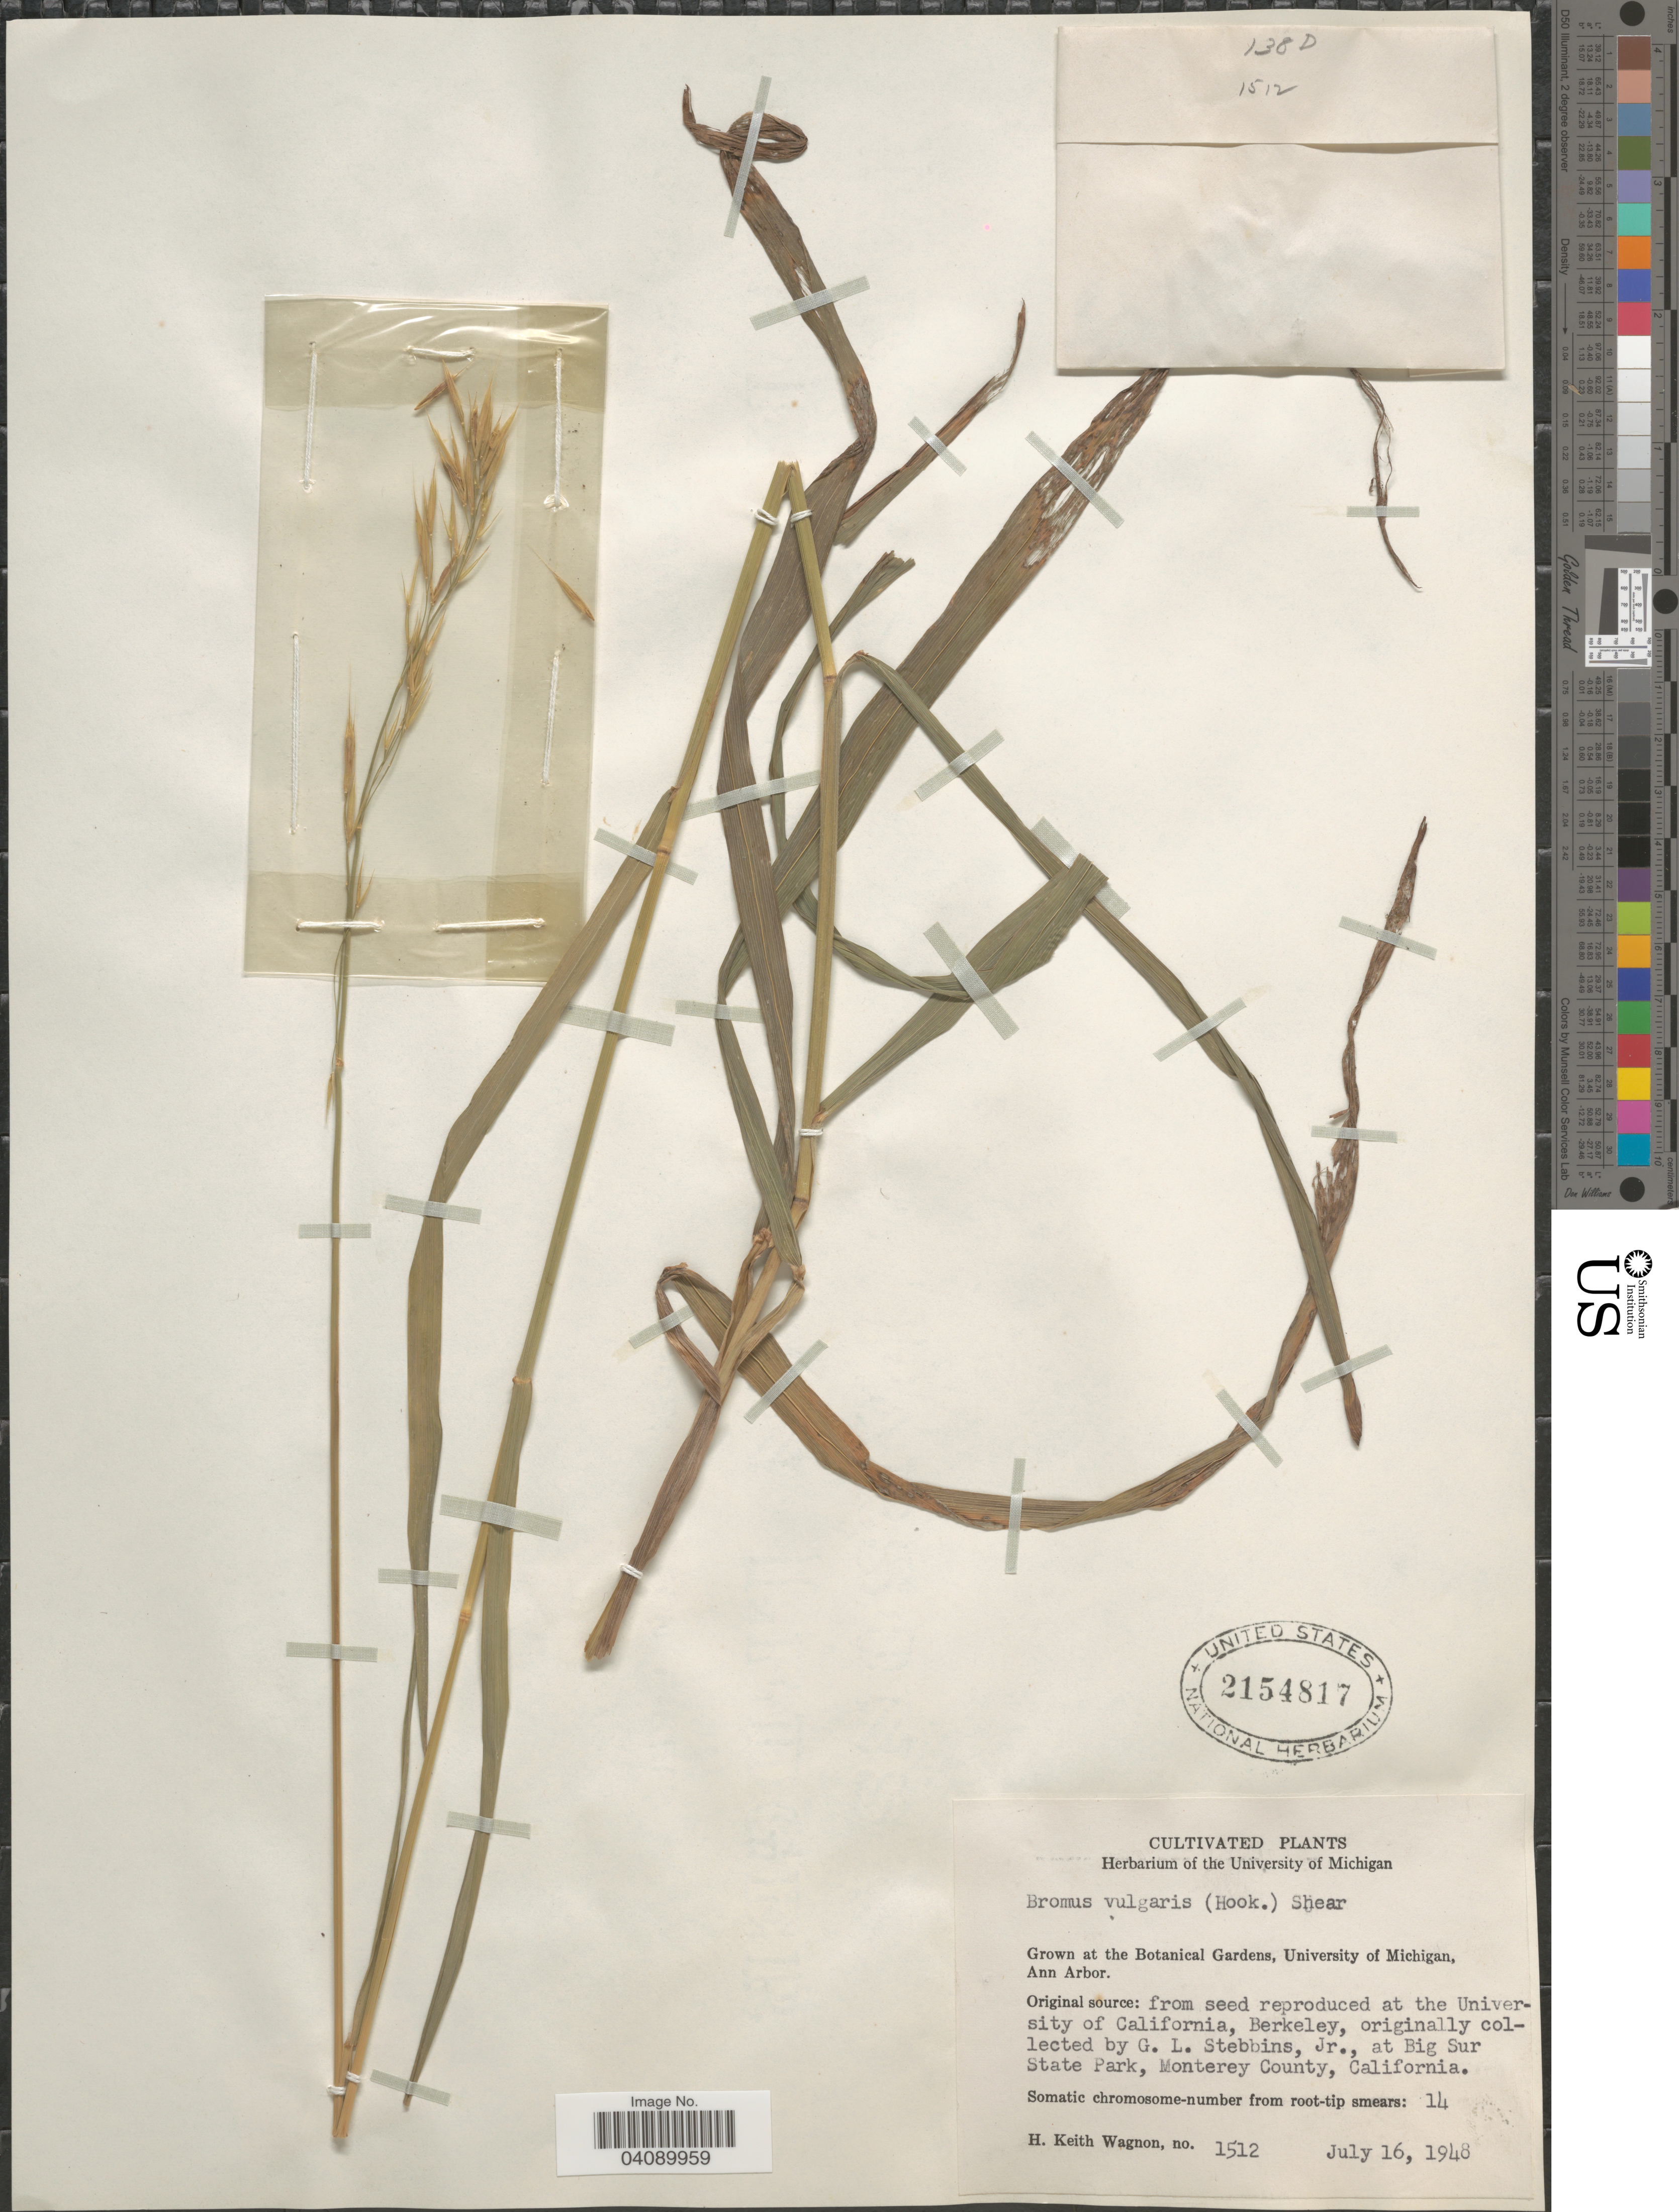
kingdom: Plantae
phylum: Tracheophyta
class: Liliopsida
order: Poales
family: Poaceae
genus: Bromus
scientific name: Bromus sp.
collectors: H. Wagnon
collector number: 1512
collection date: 1948-07-16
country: United States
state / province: Michigan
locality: Grown at the Botanical Gardens, University of Michigan, Ann Arbor.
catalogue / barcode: US 2154817